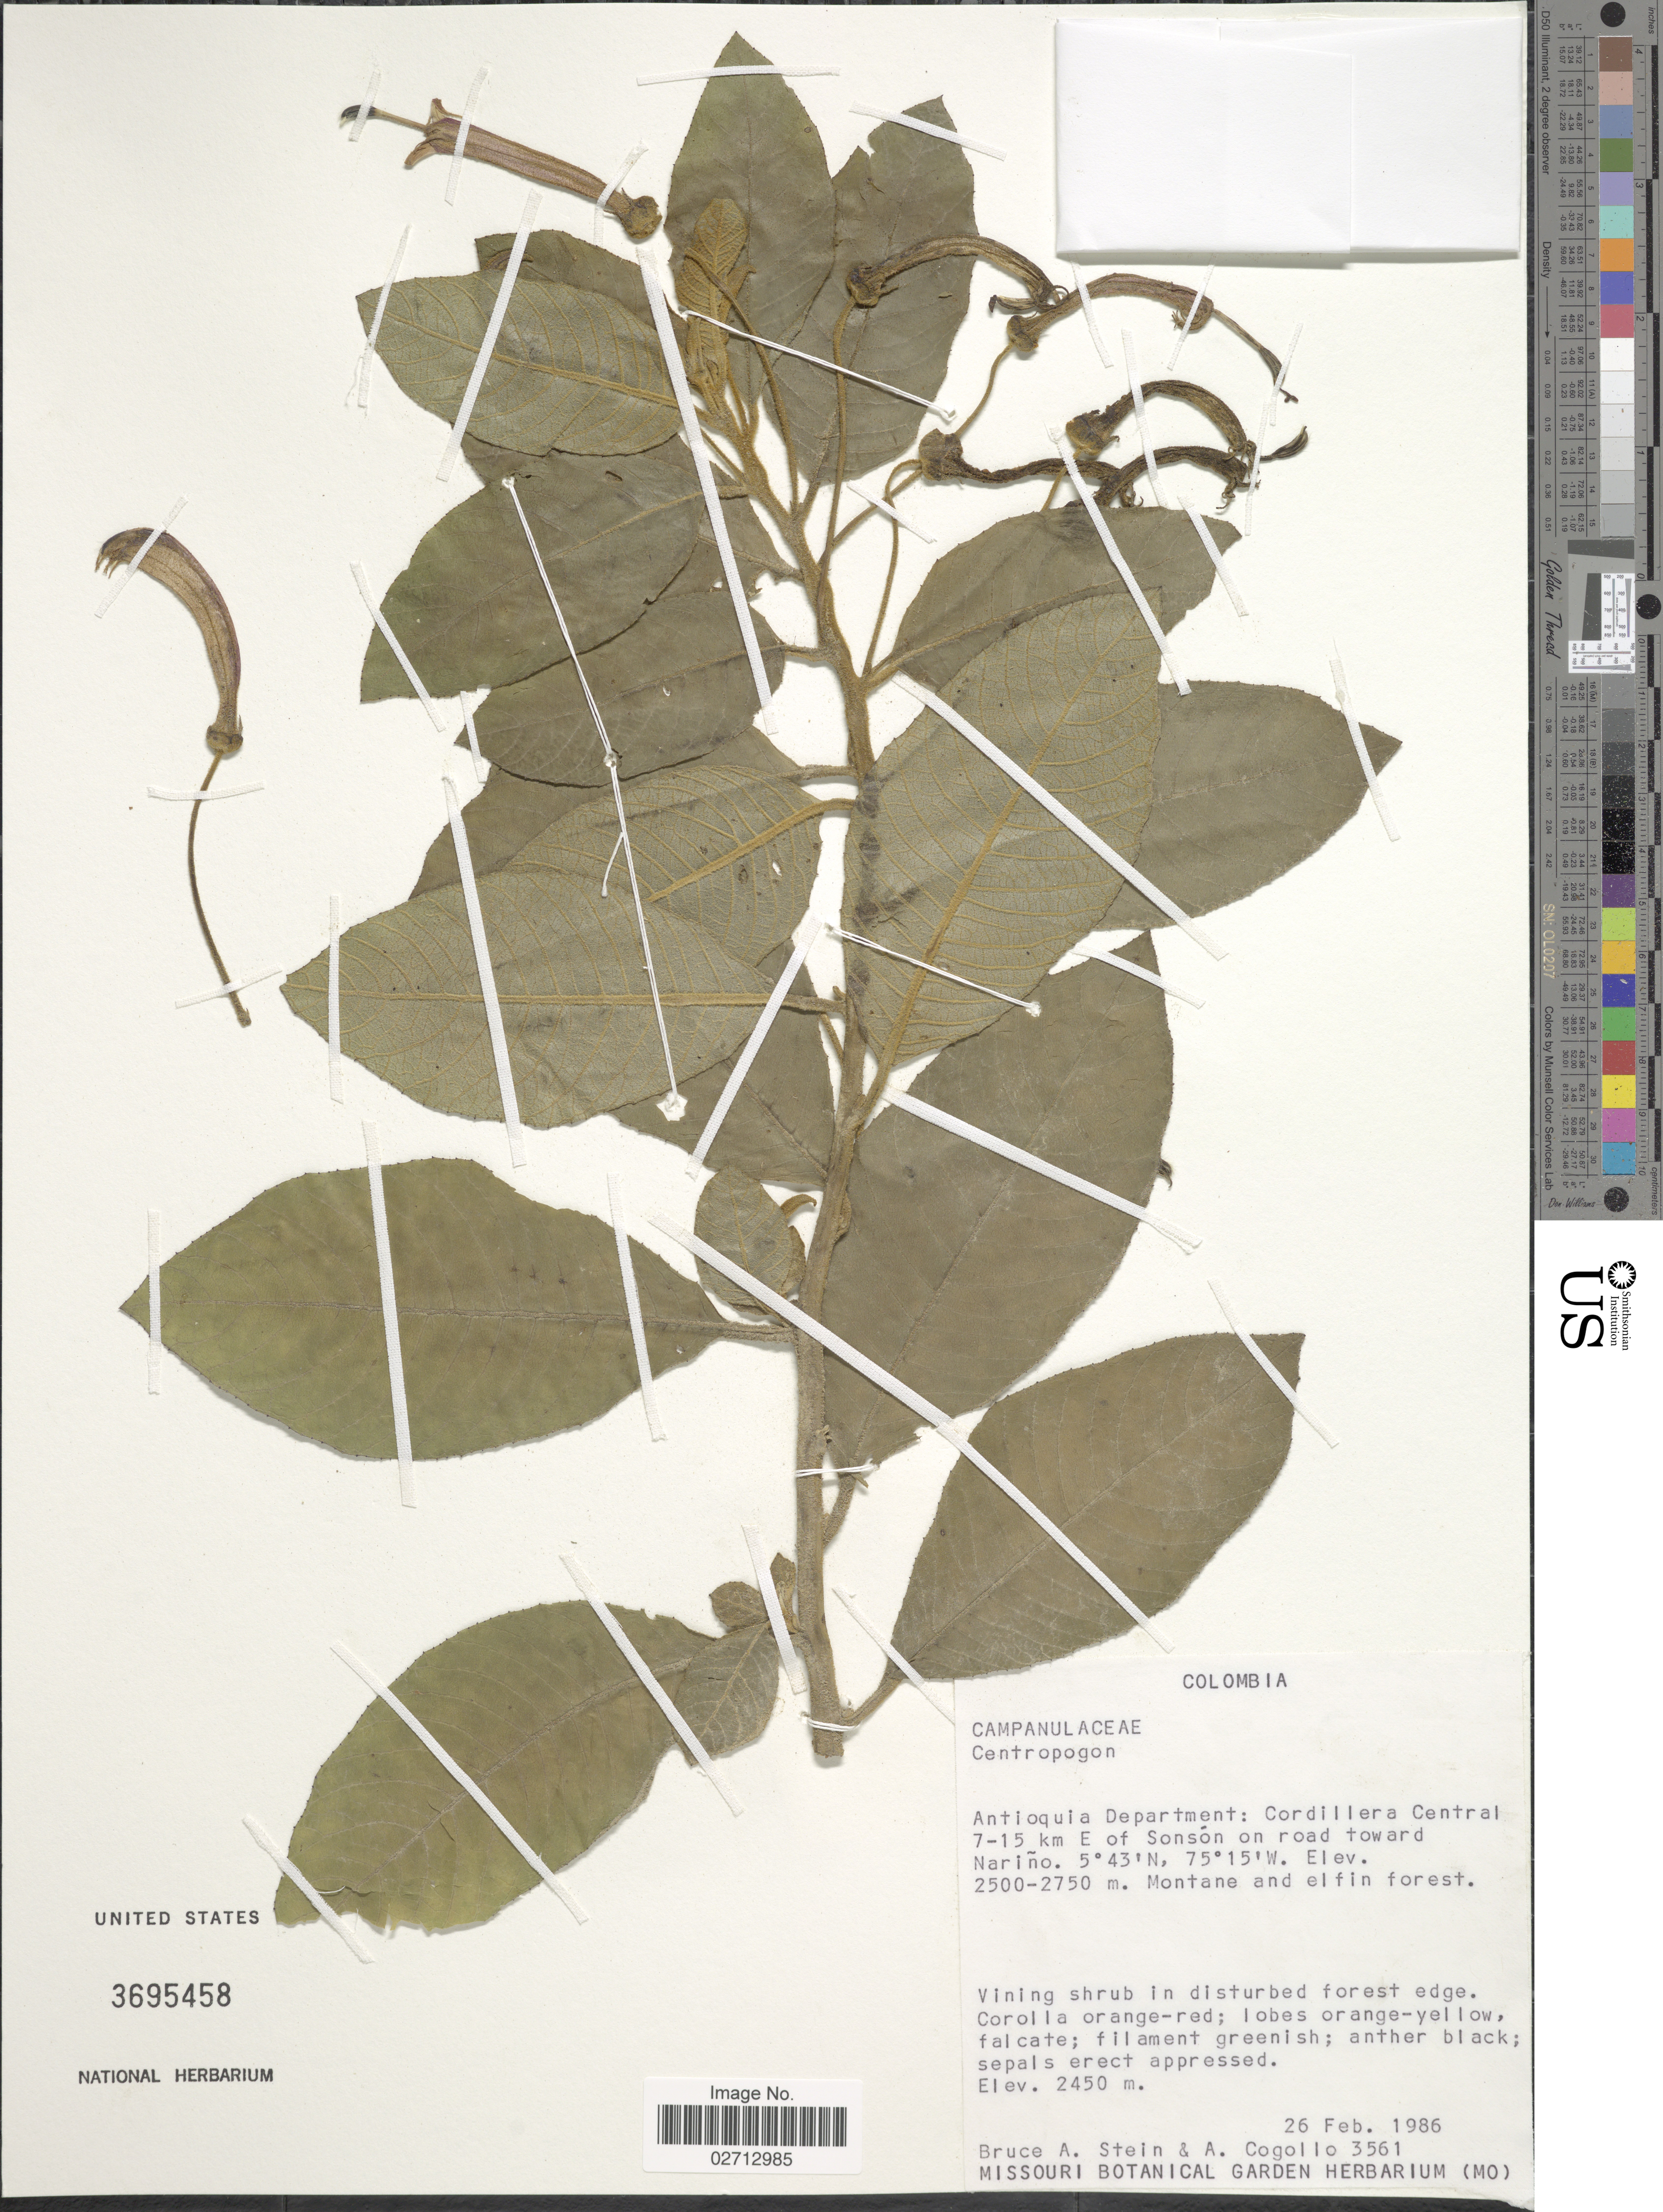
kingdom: Plantae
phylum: Tracheophyta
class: Magnoliopsida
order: Asterales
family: Campanulaceae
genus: Centropogon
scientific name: Centropogon sp.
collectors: B. A. Stein & A. Cogollo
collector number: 3561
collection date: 1986-02-26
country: Colombia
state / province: Antioquia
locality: Cordillera Central 7-15 km E of Sonson on road toward Narino.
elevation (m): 2500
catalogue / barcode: US 3695458